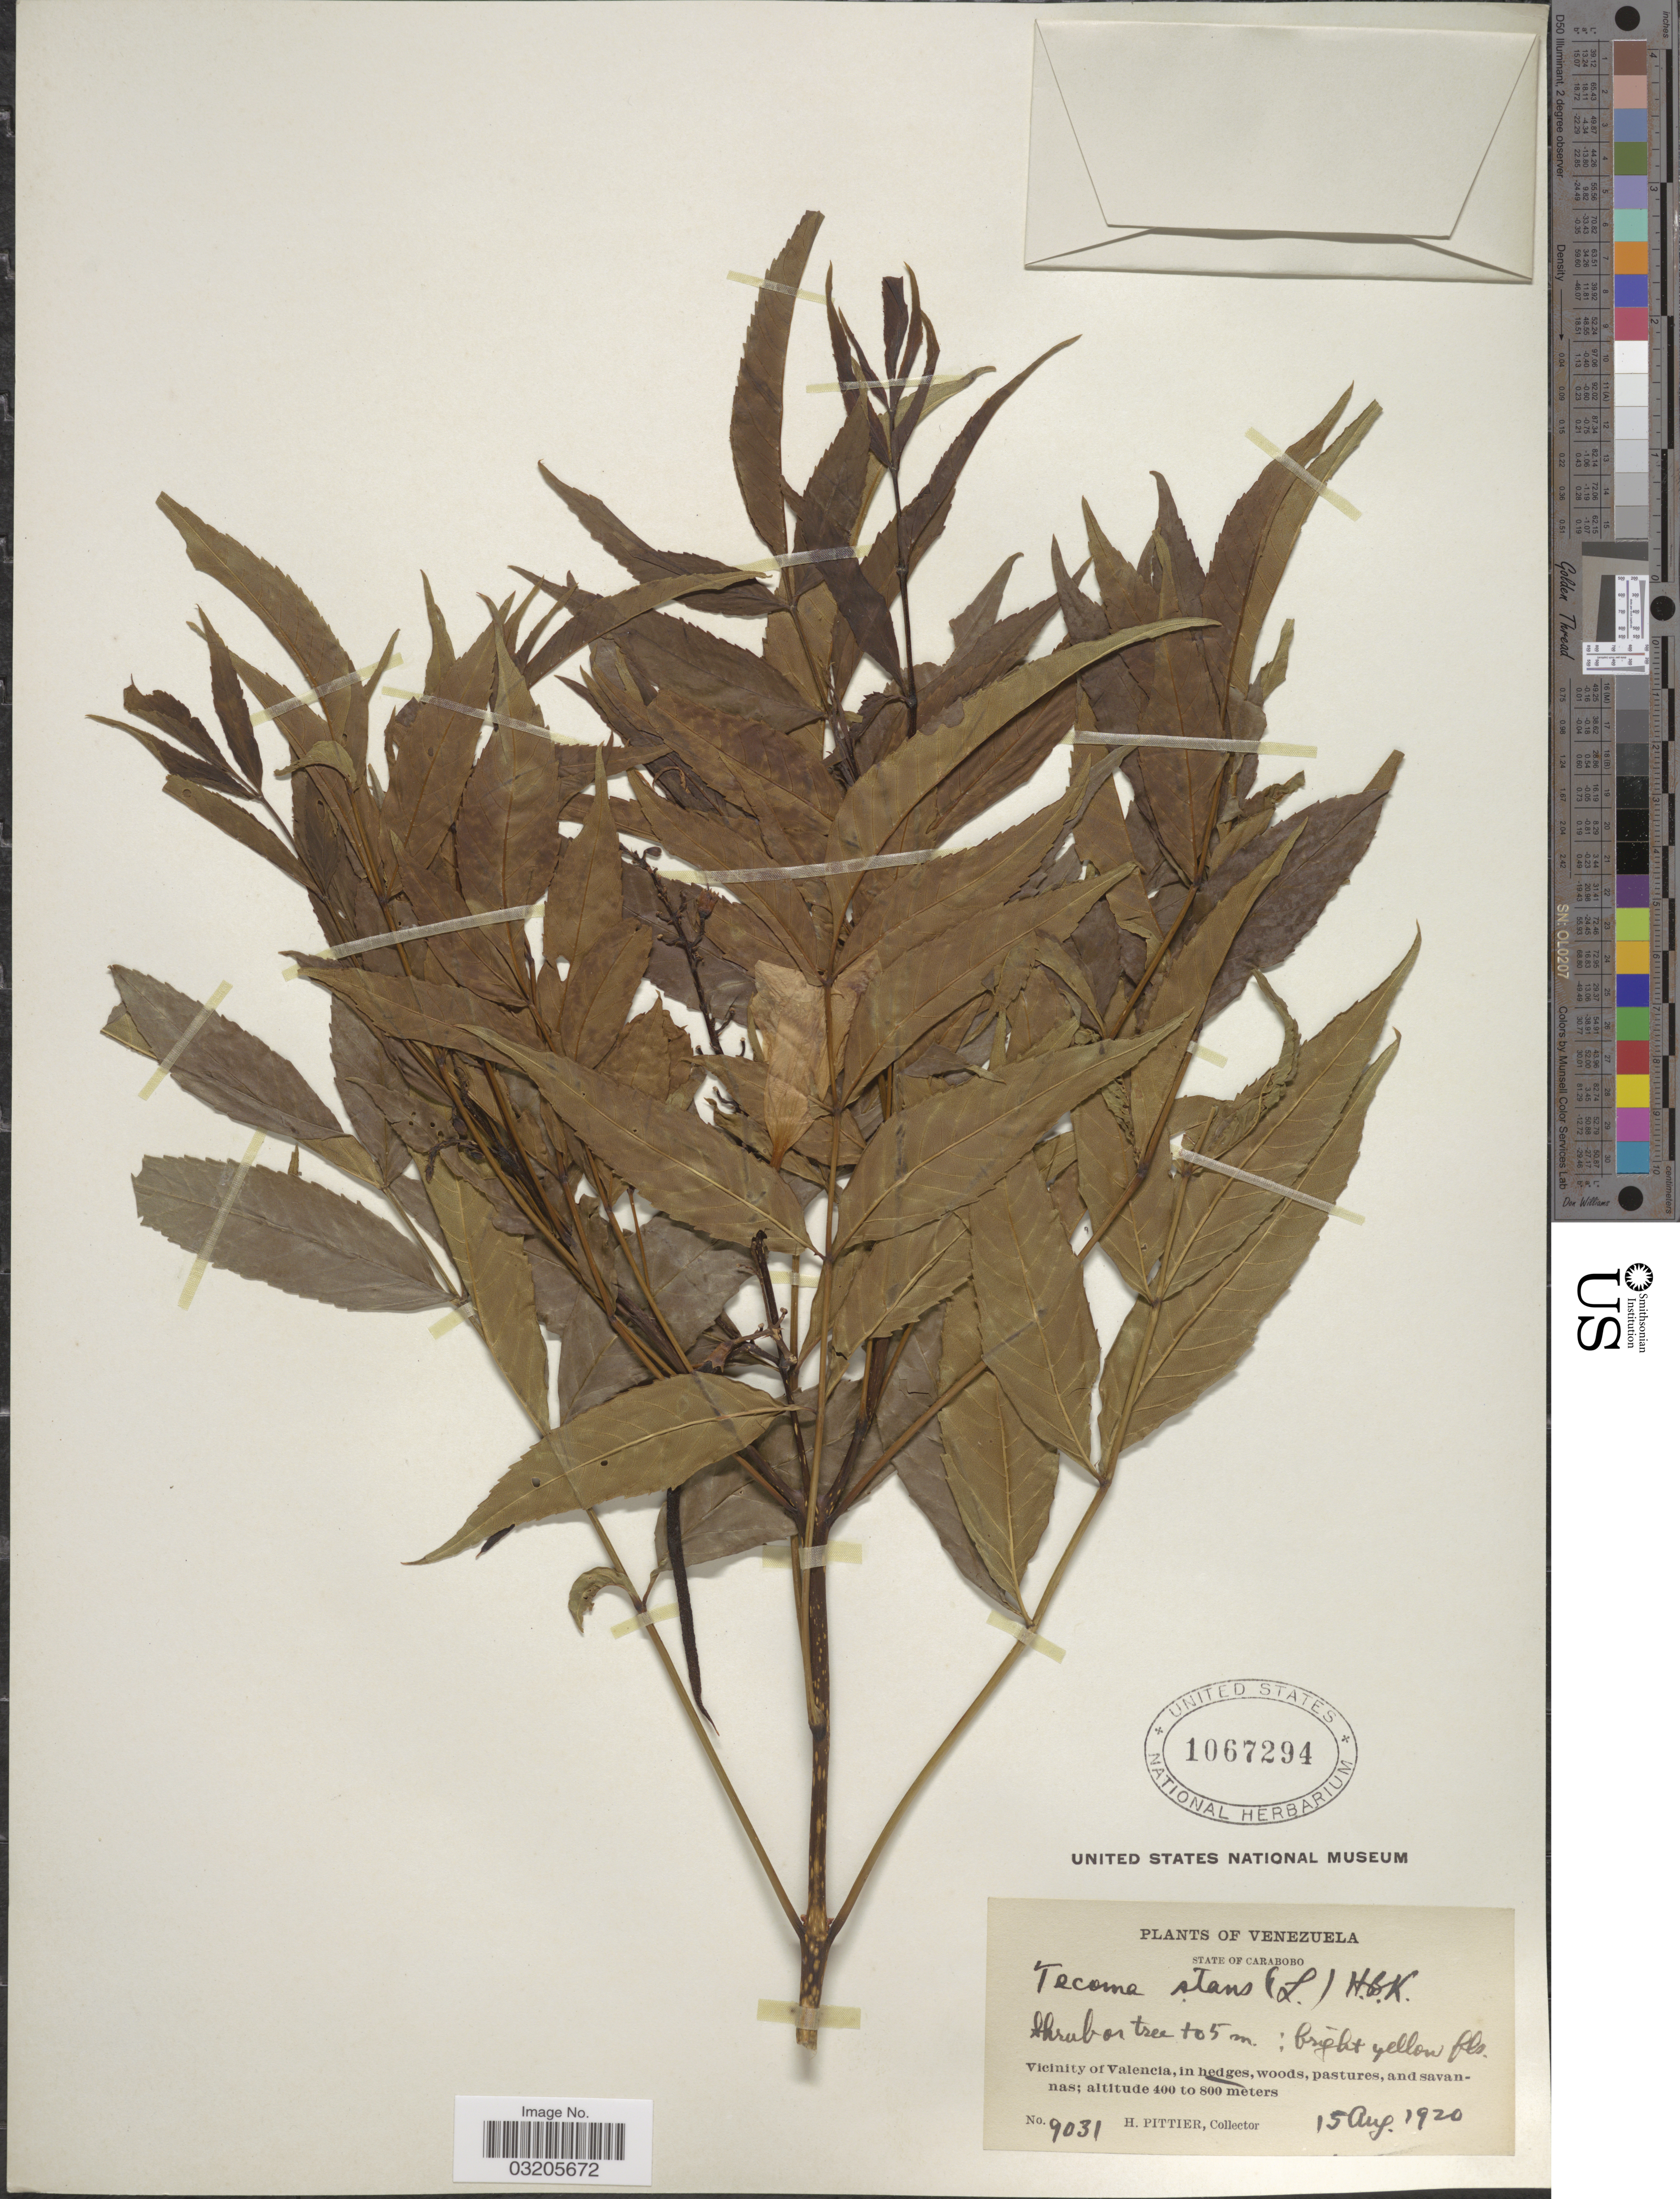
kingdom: Plantae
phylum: Tracheophyta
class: Magnoliopsida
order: Lamiales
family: Bignoniaceae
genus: Tecoma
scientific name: Tecoma stans var. stans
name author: (L.) Juss. ex Kunth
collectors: H. F. Pittier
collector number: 9031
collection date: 1920-08-15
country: Venezuela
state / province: Carabobo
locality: Vicinity of Valencia.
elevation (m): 400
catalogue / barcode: US 1067294